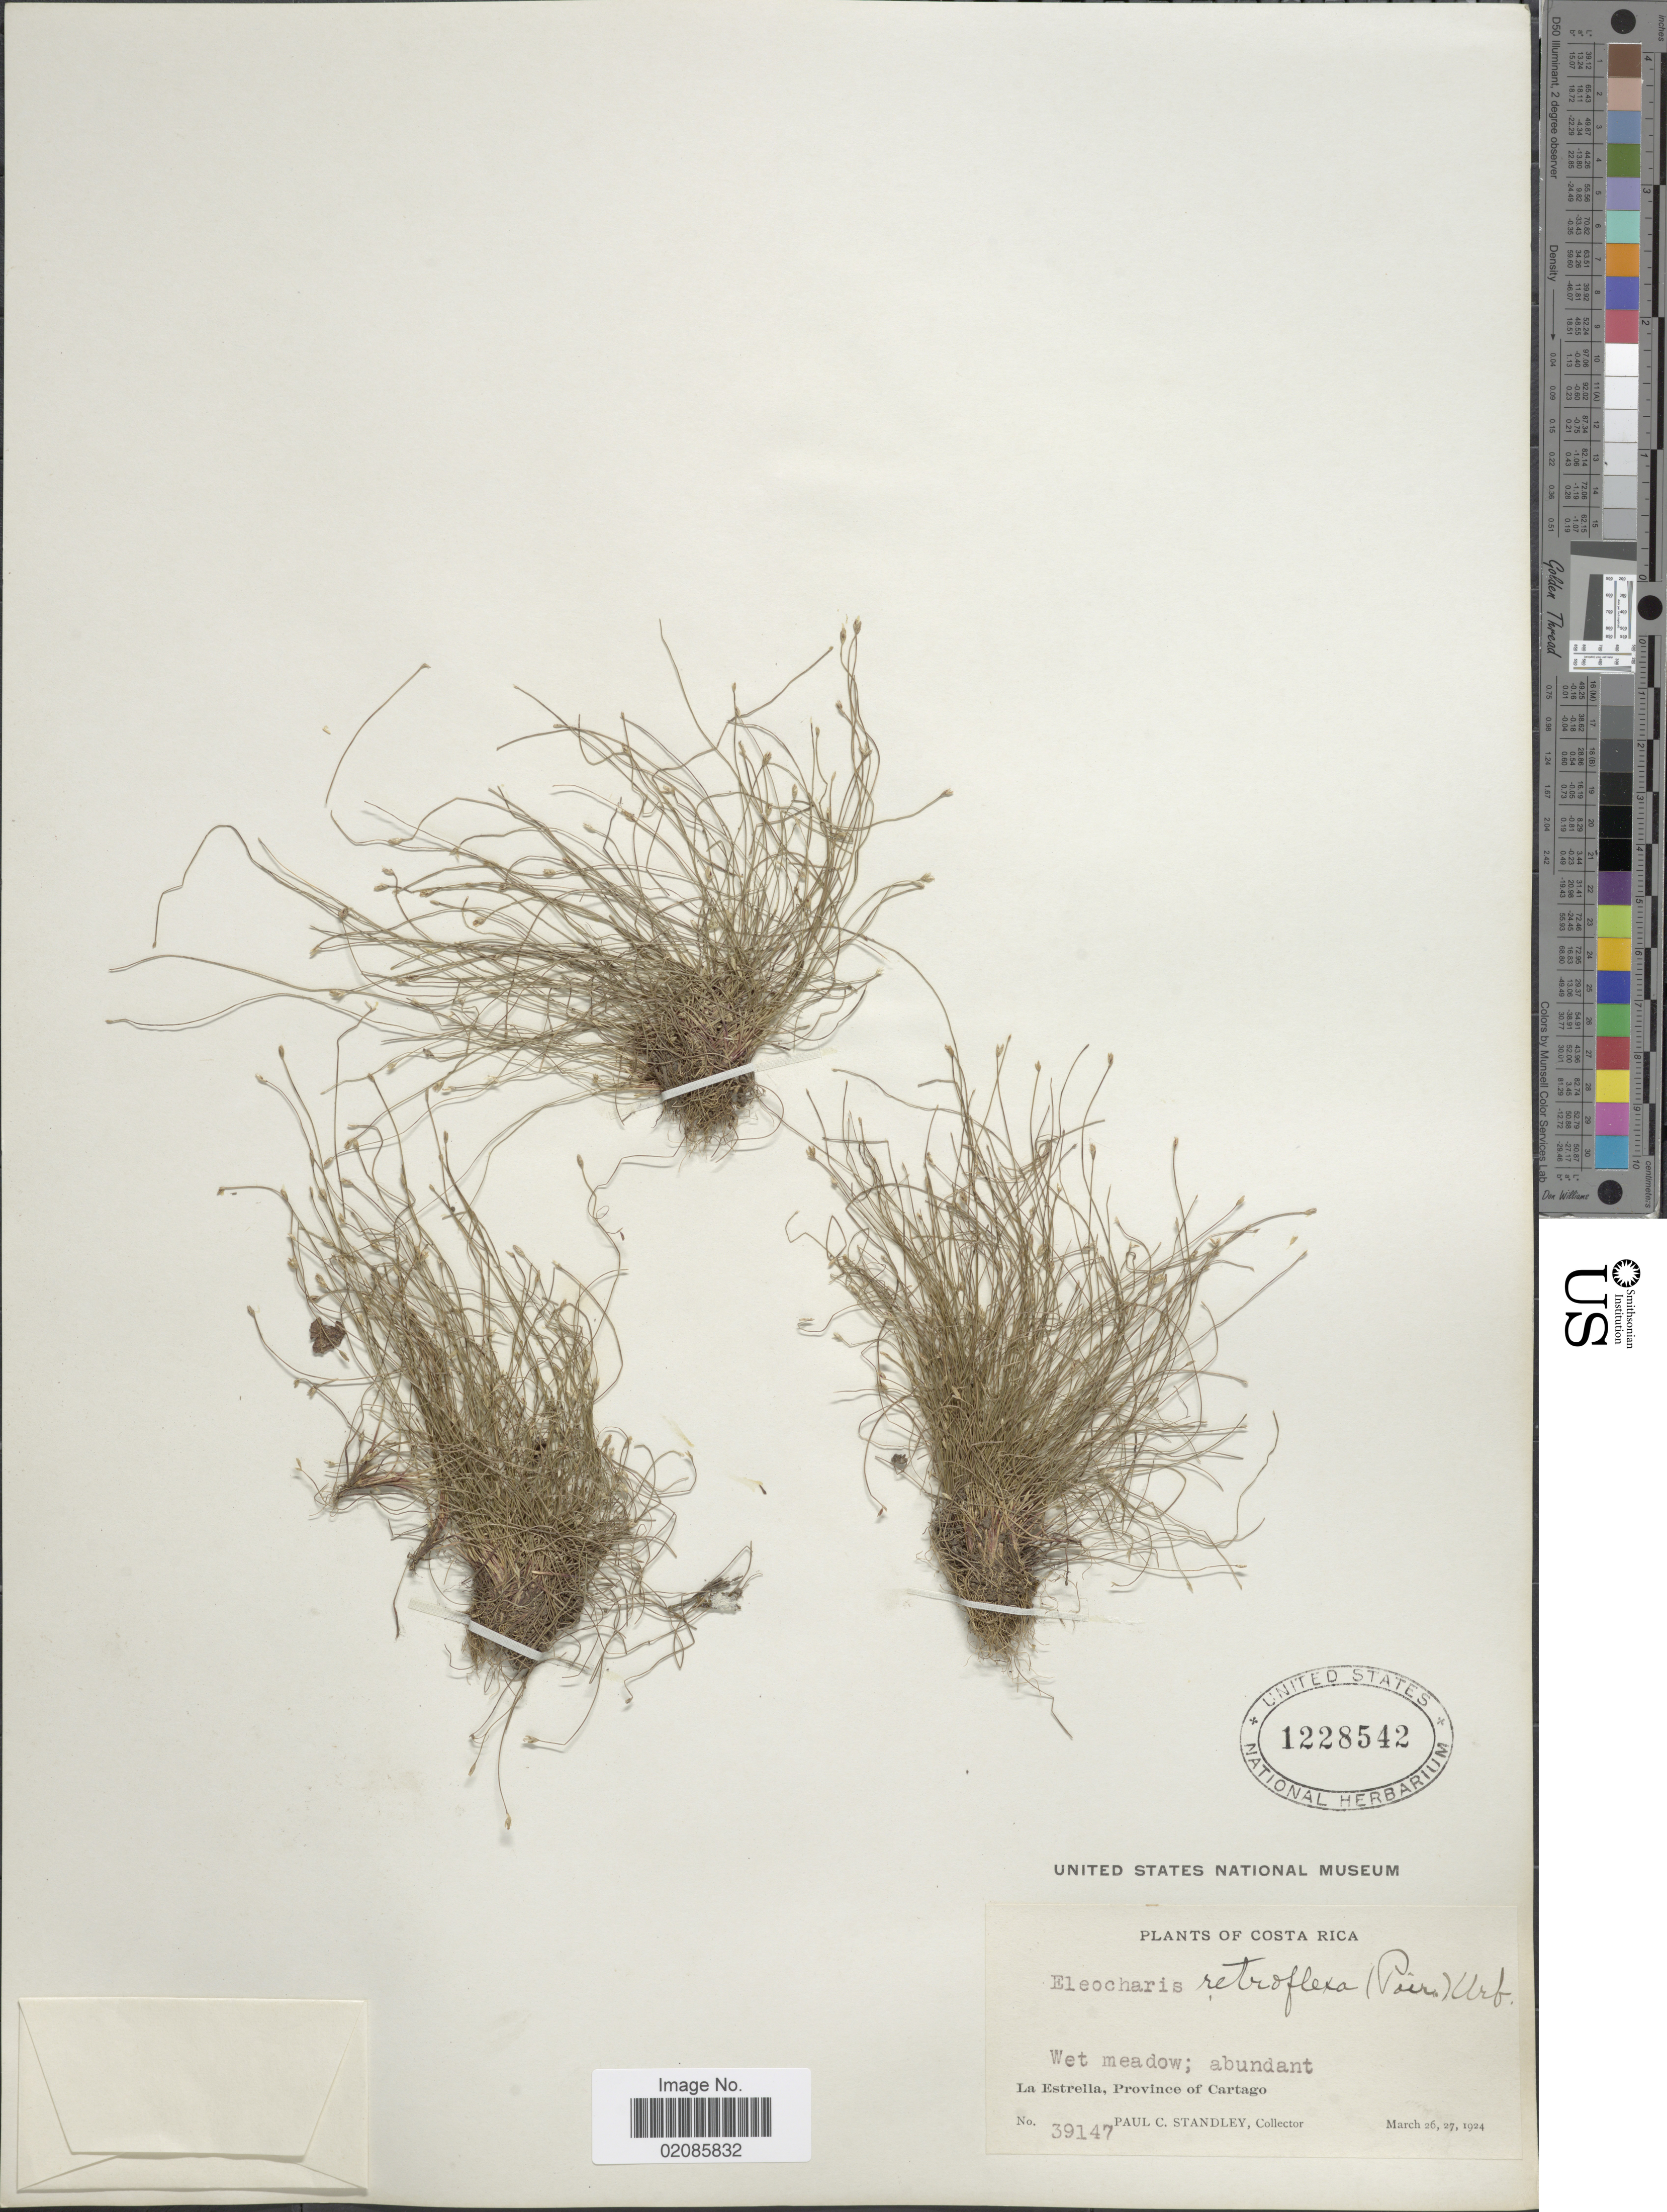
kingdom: Plantae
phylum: Tracheophyta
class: Liliopsida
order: Poales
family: Cyperaceae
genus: Eleocharis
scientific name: Eleocharis retroflexa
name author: (Poir.) Urb.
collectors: P. C. Standley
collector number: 39147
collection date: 1924-03-26/1924-03-27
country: Costa Rica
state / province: Cartago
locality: La Estrella, Province of Cartago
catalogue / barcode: US 1228542